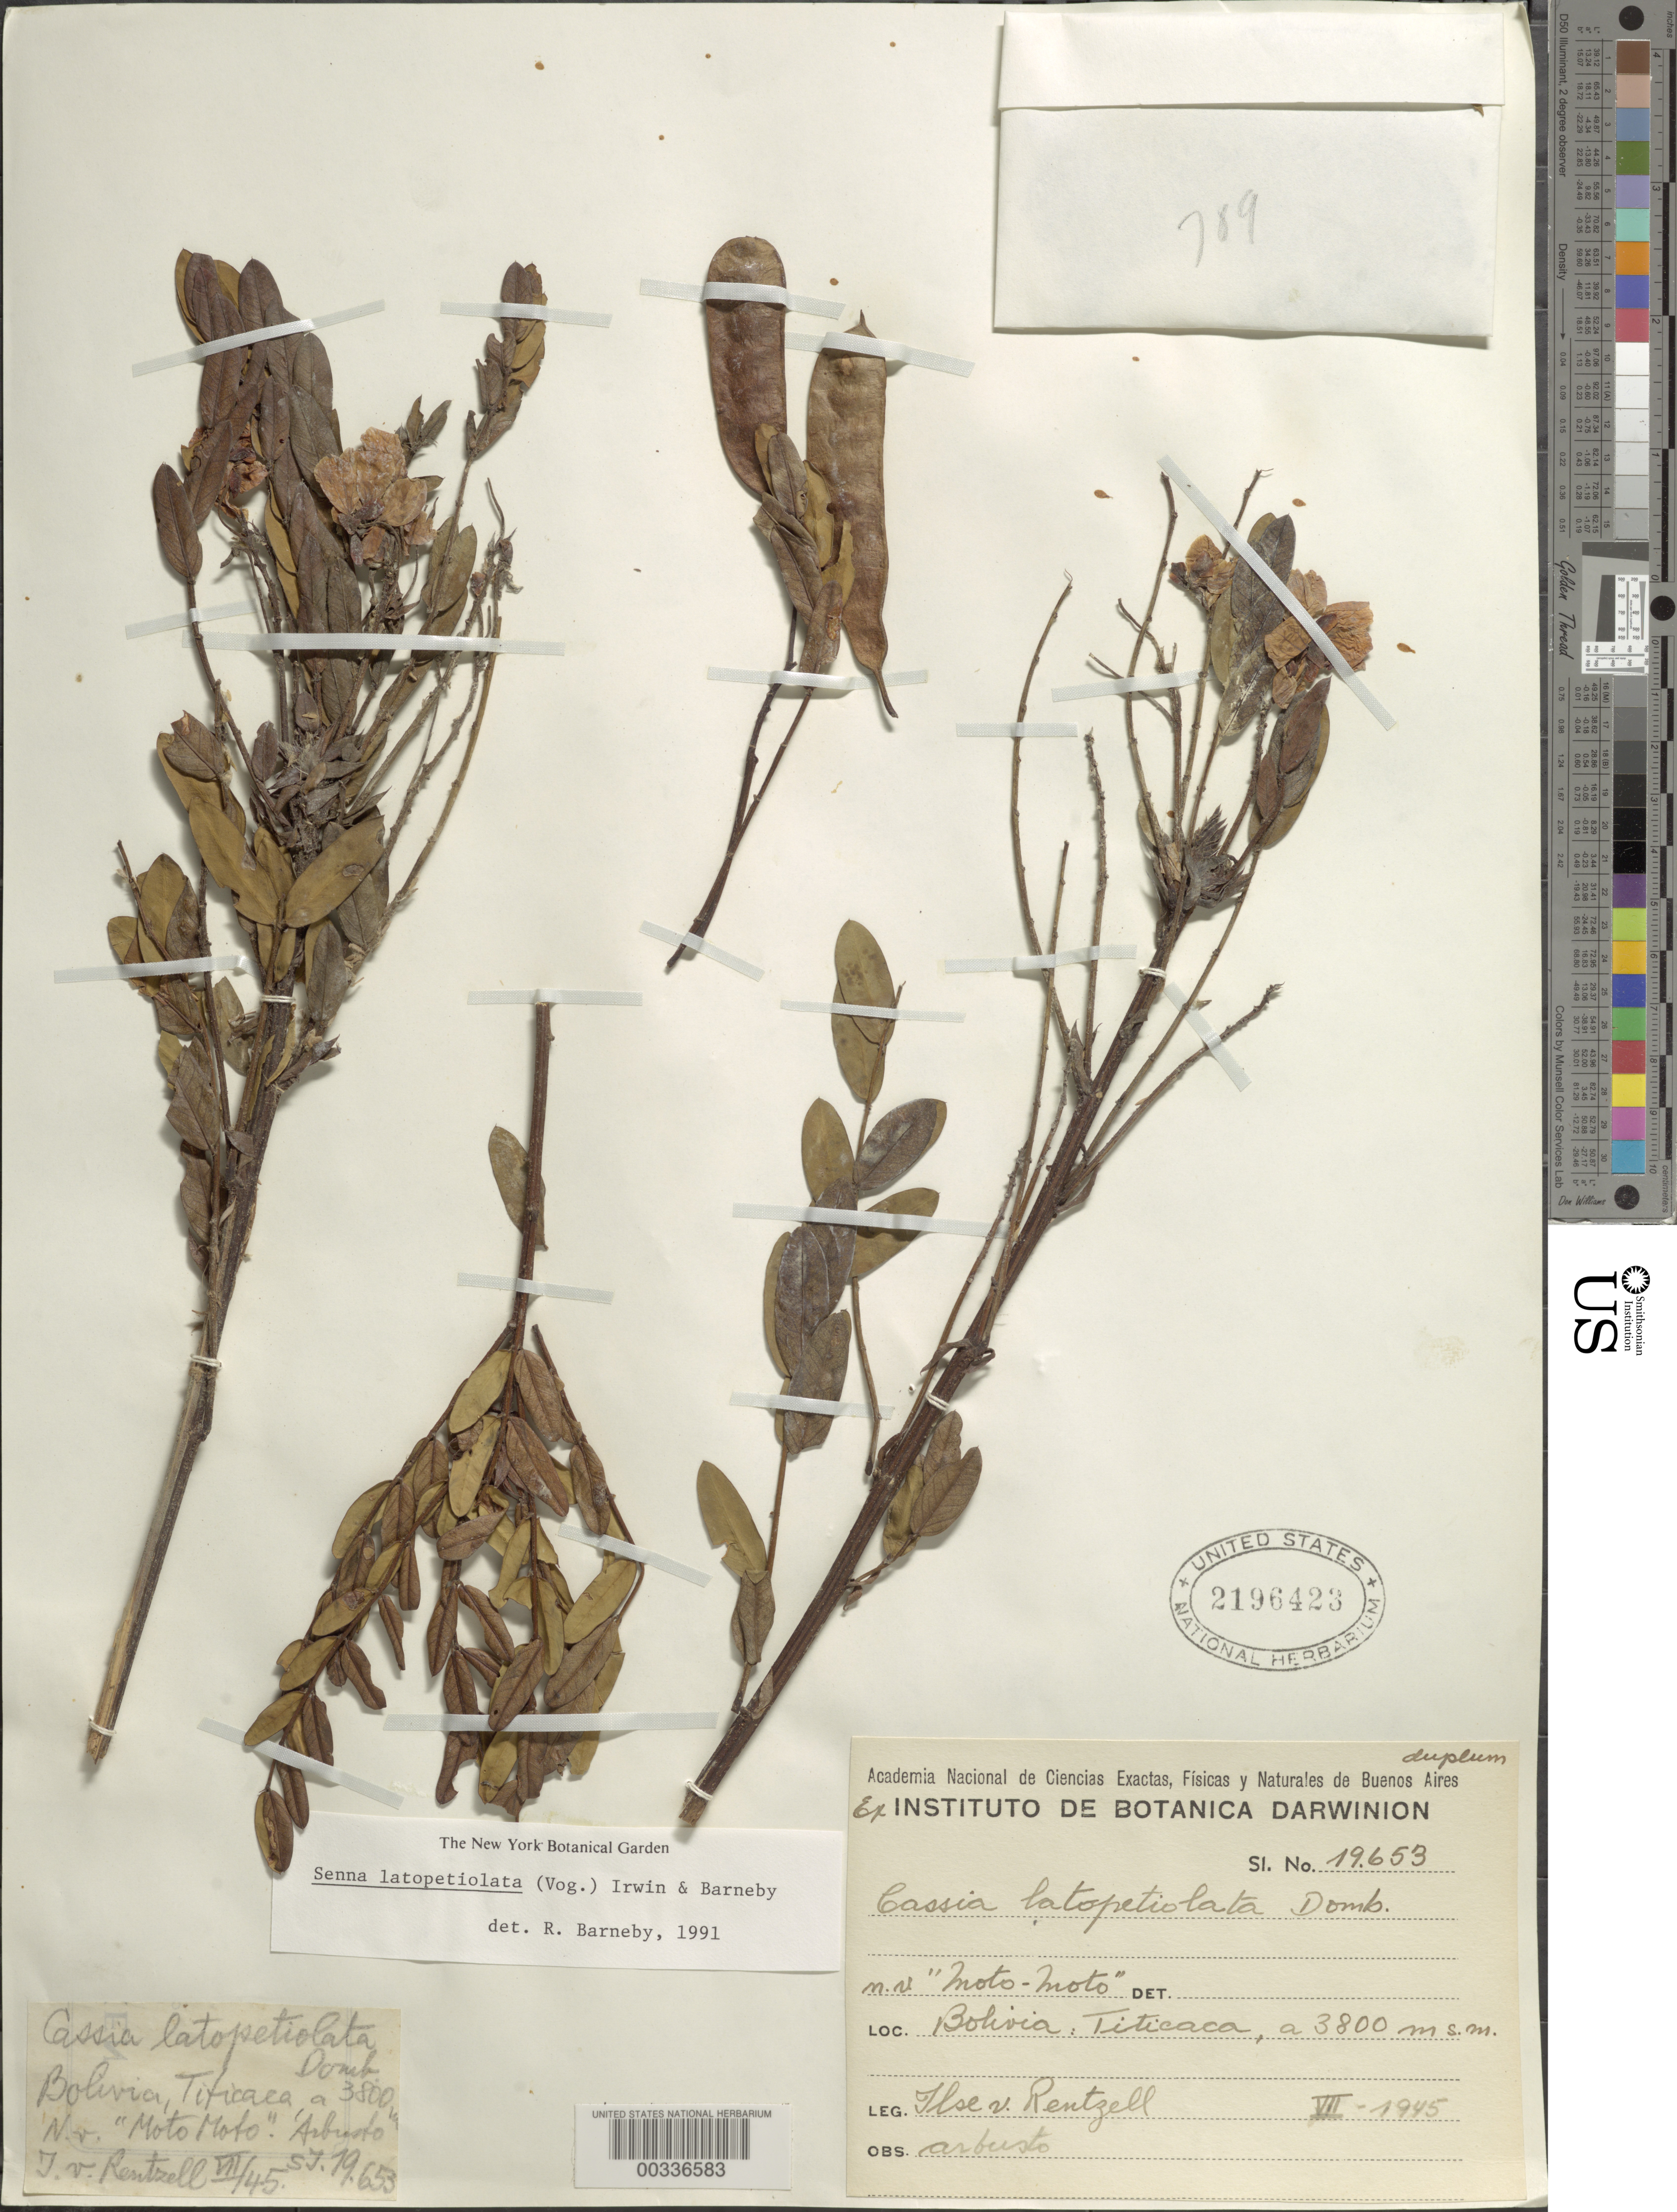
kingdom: Plantae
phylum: Tracheophyta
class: Magnoliopsida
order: Fabales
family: Fabaceae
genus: Senna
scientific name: Senna latopetiolata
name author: (Vogel) H.S. Irwin & Barneby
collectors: I. von Rentzell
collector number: Si. 19653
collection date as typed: Jul 1945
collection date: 1945-07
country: Bolivia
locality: Titcaca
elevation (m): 3800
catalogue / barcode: US 2196423